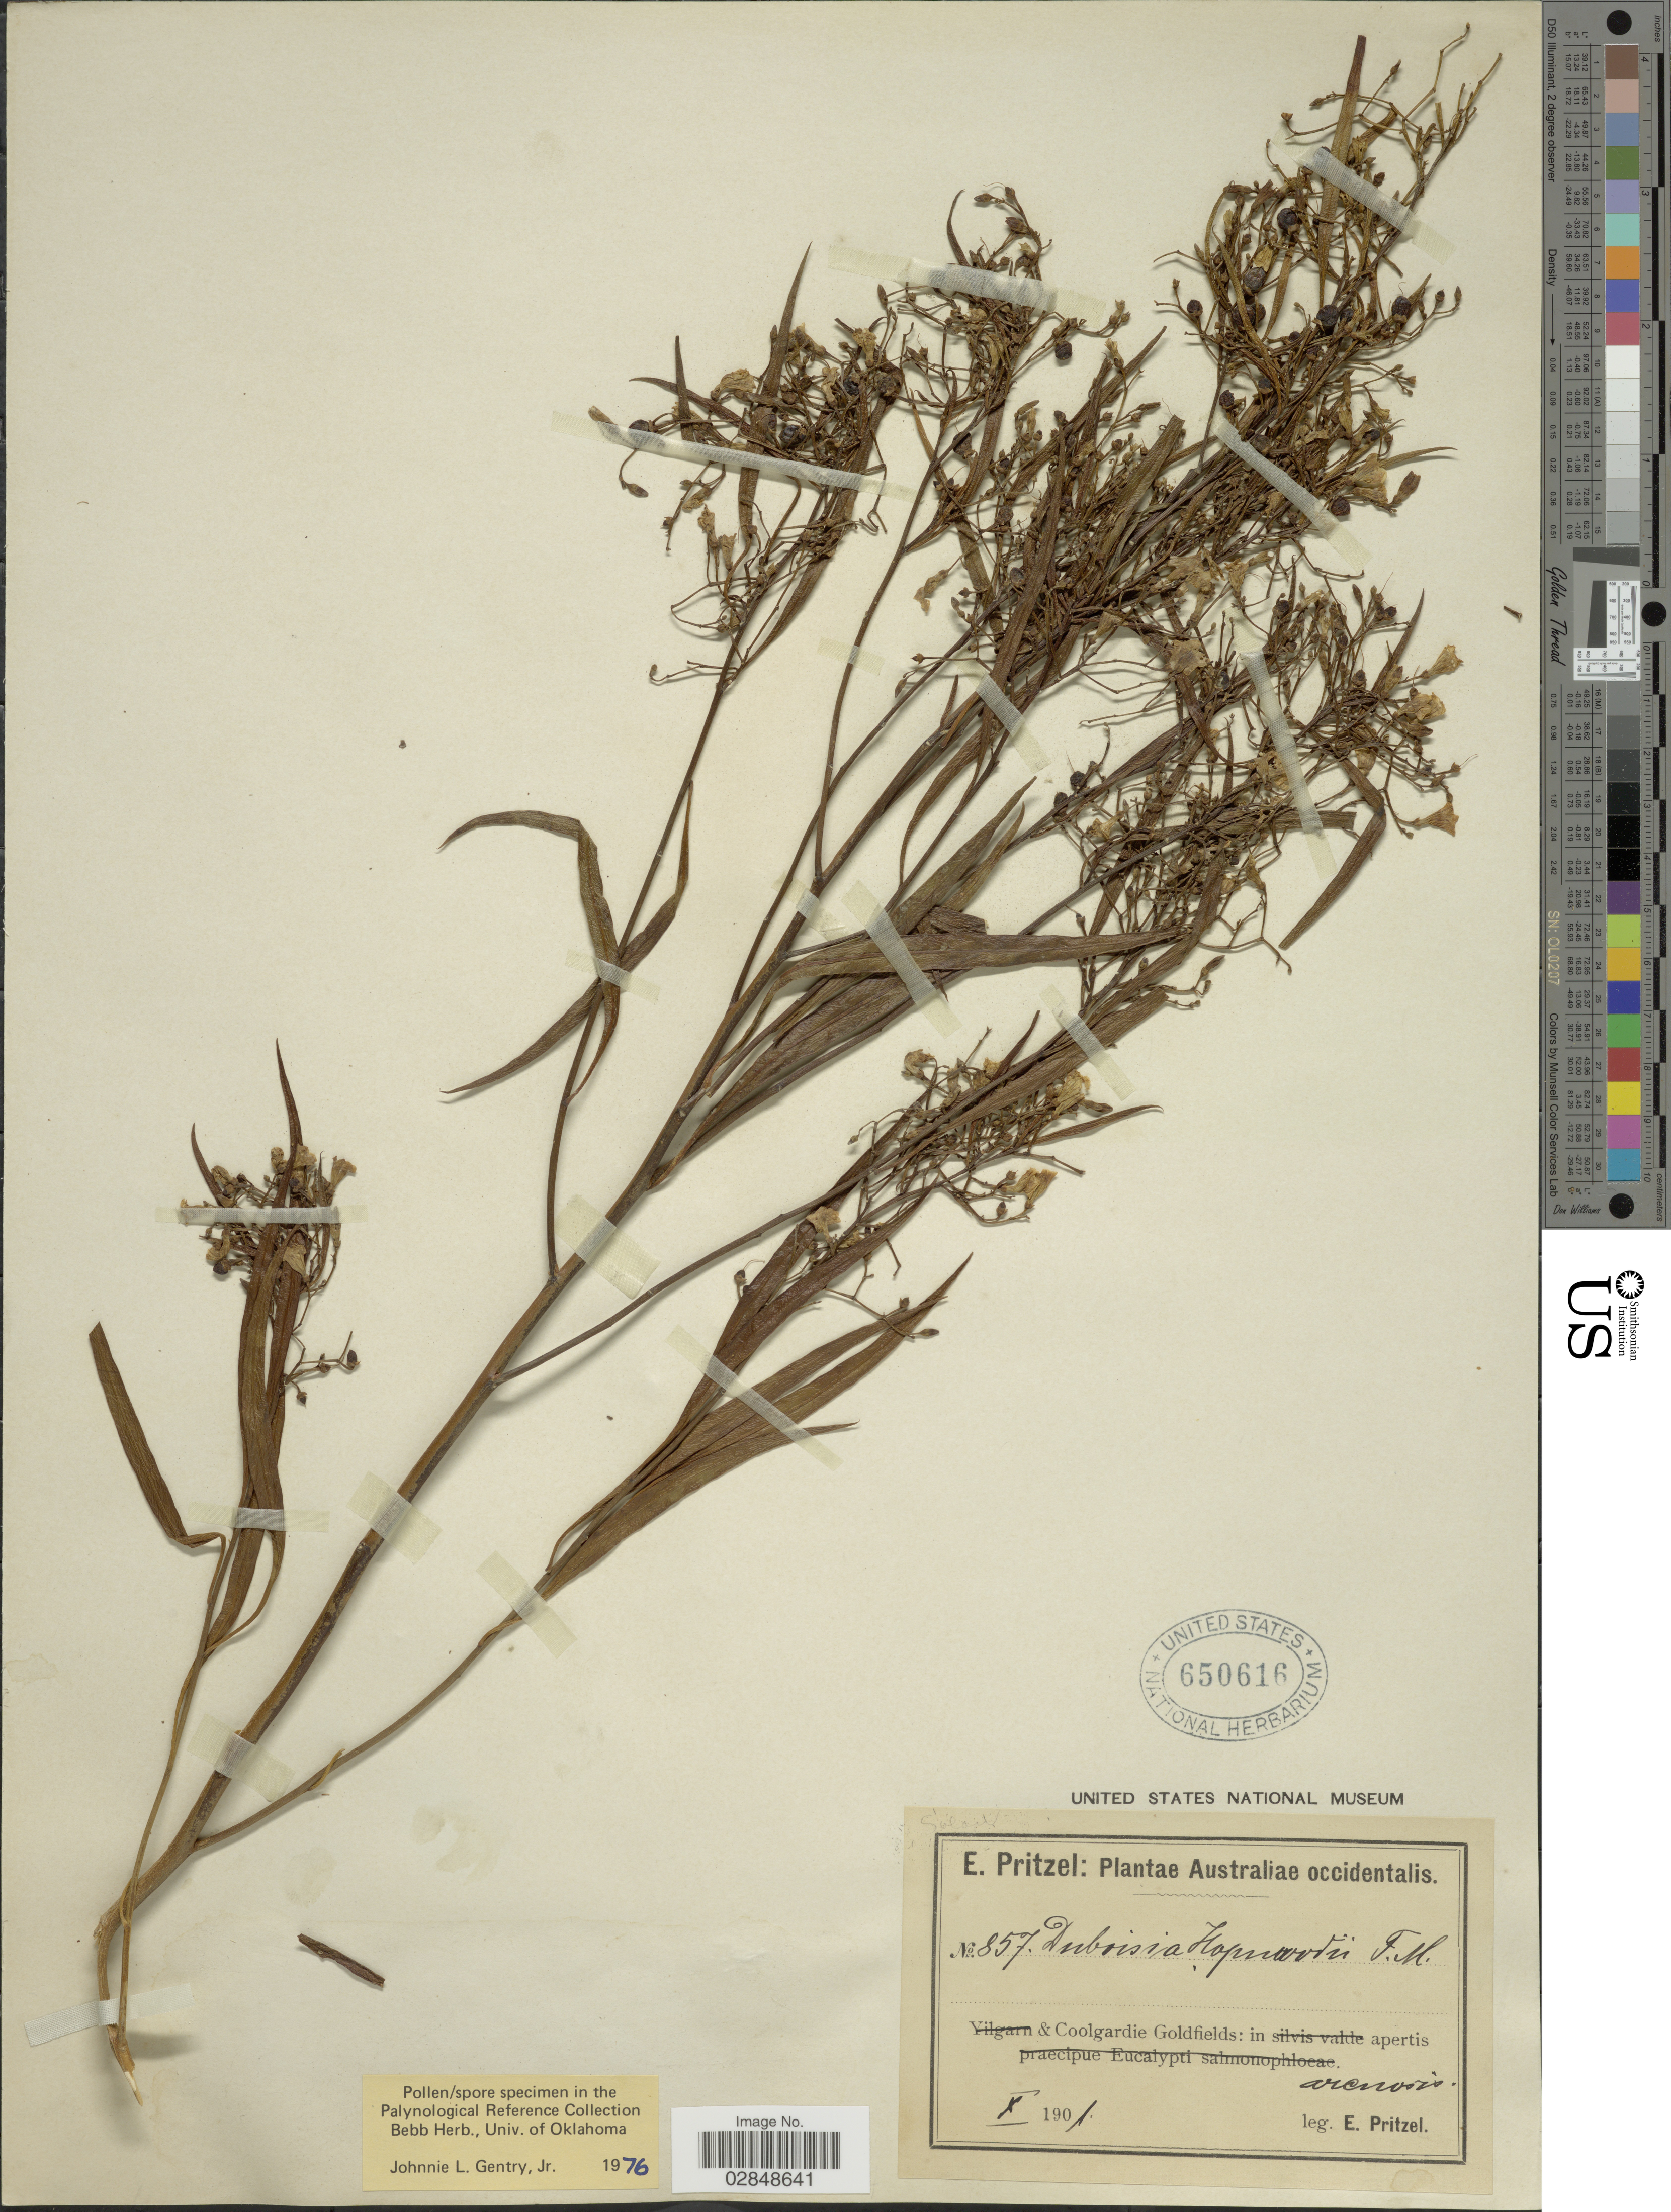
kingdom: Plantae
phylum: Tracheophyta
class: Magnoliopsida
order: Solanales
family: Solanaceae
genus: Duboisia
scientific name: Duboisia hopwoodii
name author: (F. Muell.) F. Muell.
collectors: E. G. Pritzel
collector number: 857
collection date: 1901-10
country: Australia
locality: Australiae occidentalis. Coolgardie Goldfields: in apertis arenosis.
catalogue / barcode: US 650616